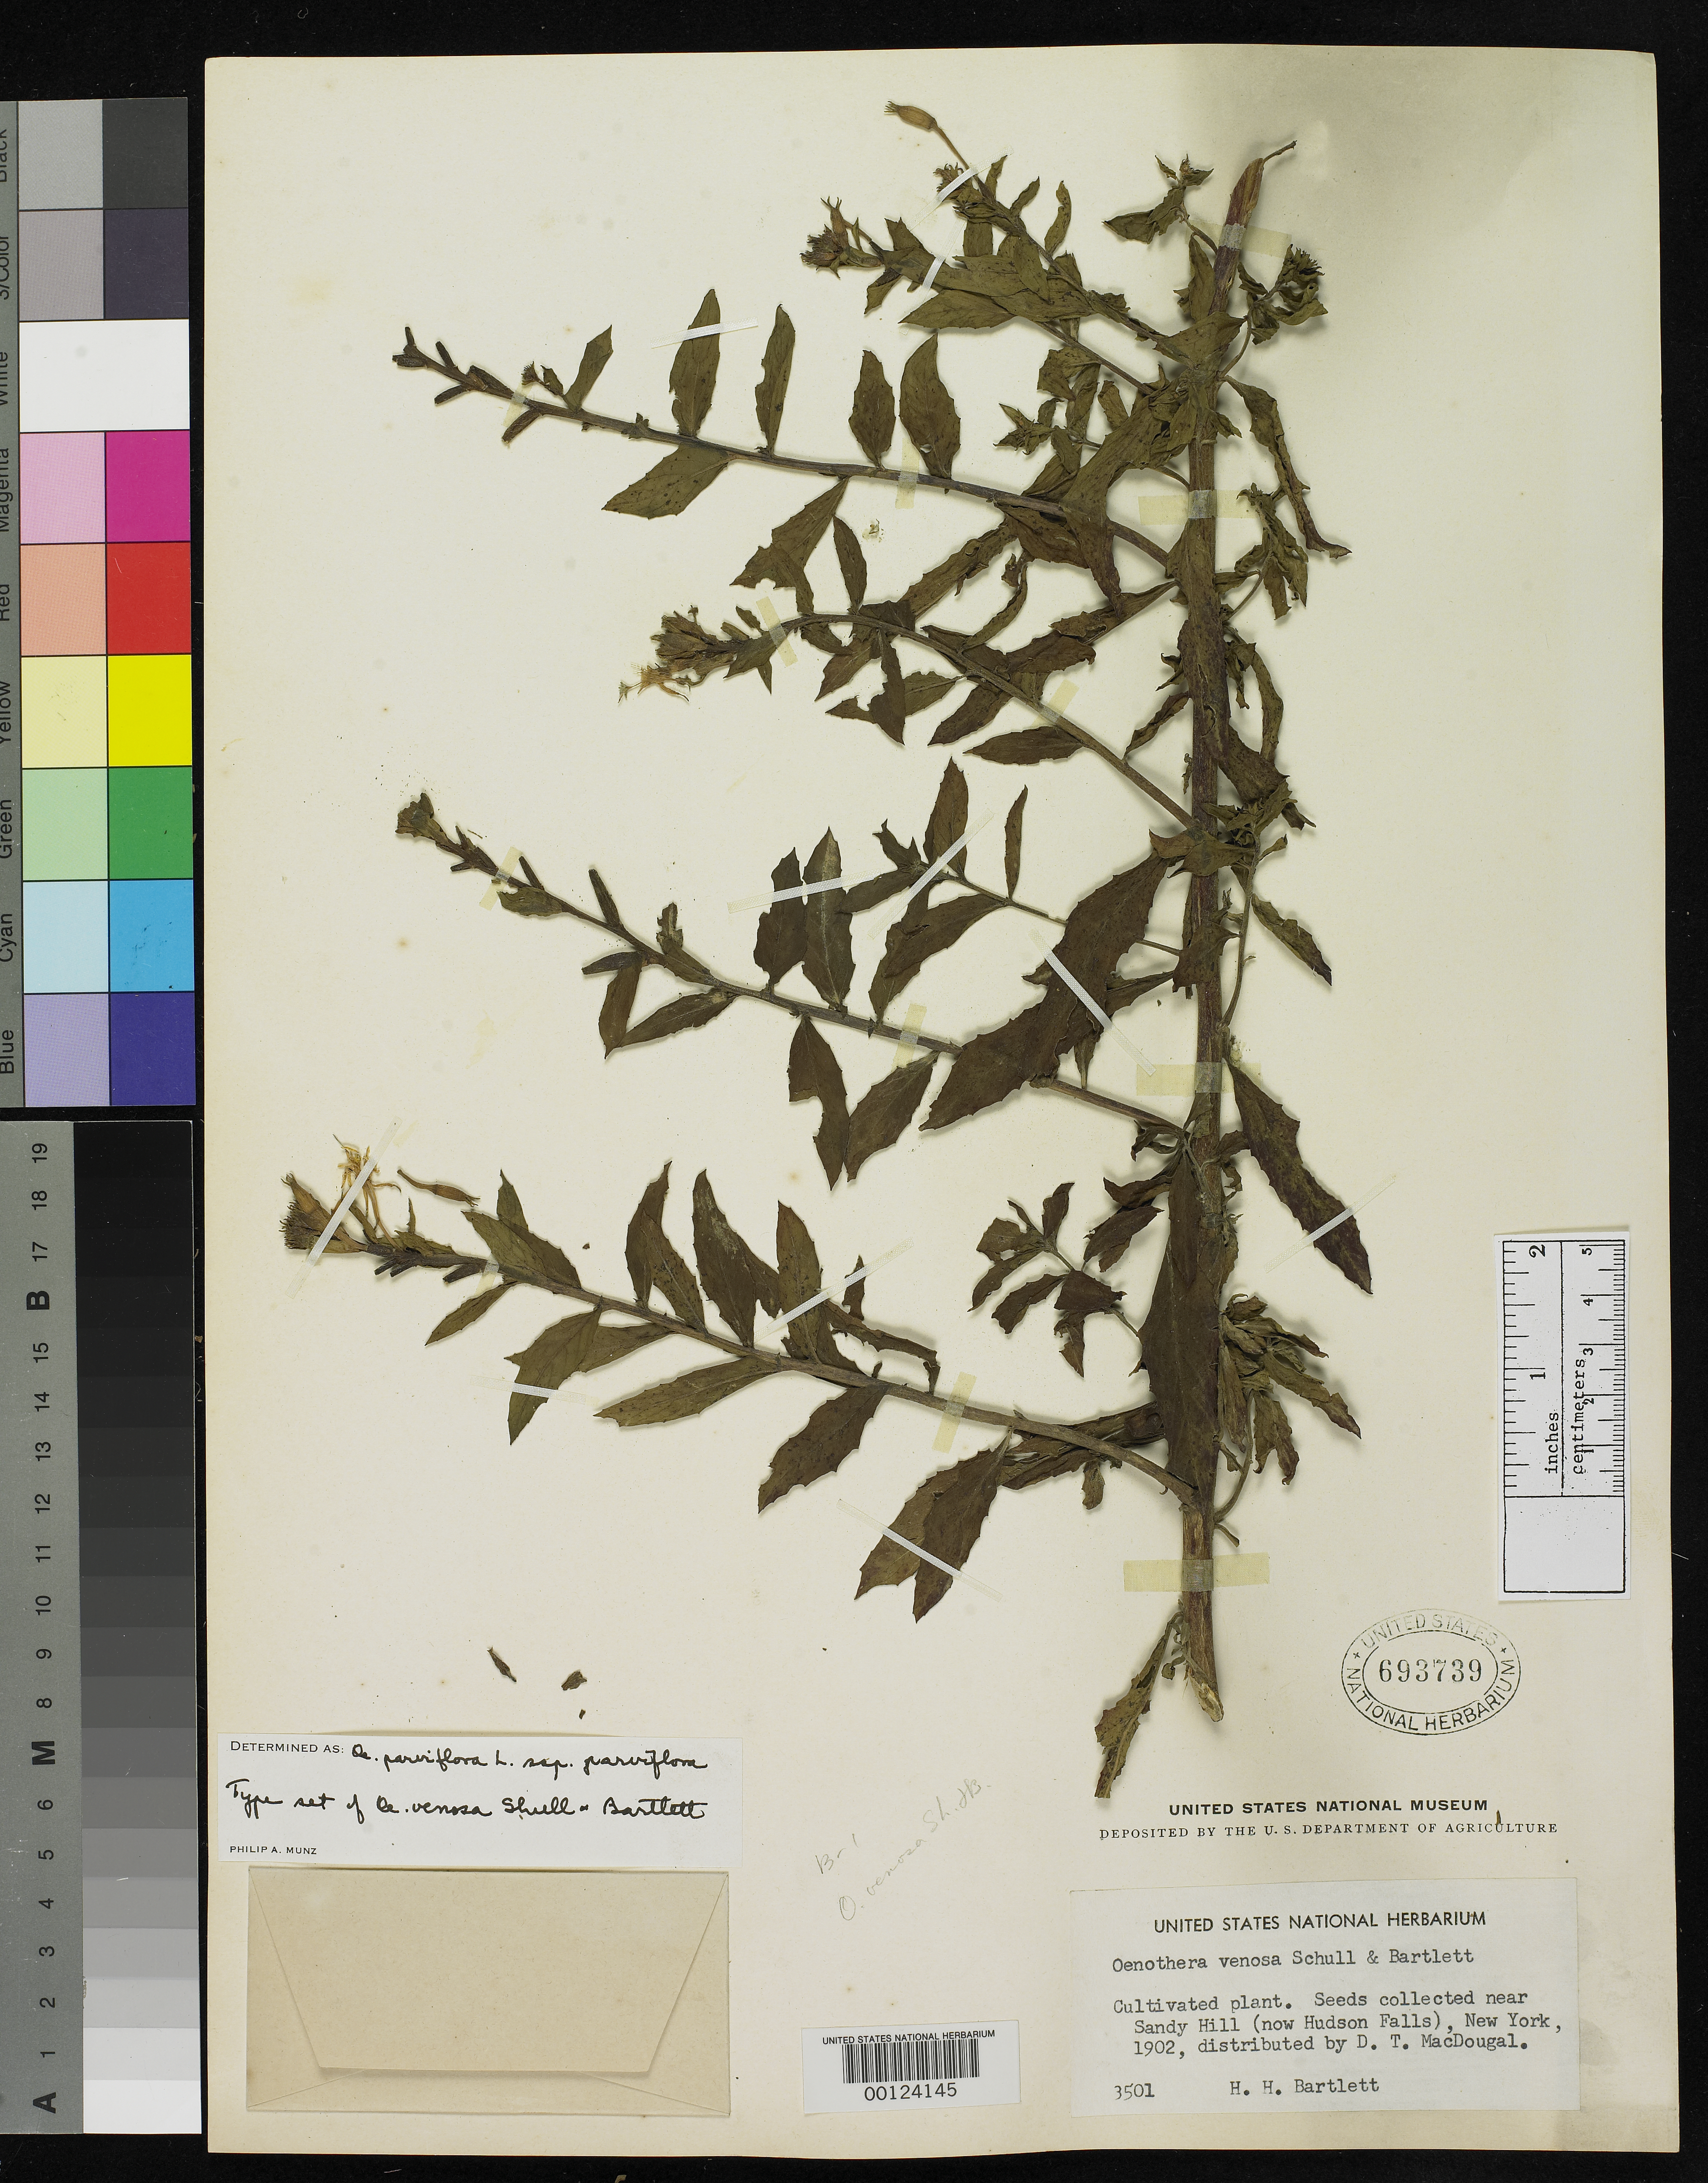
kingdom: Plantae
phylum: Tracheophyta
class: Magnoliopsida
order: Myrtales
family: Onagraceae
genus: Oenothera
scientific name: Oenothera venosa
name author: Shull & Bartlett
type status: Isotype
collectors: H. H. Bartlett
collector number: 3501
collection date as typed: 1902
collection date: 1902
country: United States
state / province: New York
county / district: Washington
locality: Near Sandy Hills (now Hudson Falls).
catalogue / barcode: US 693739